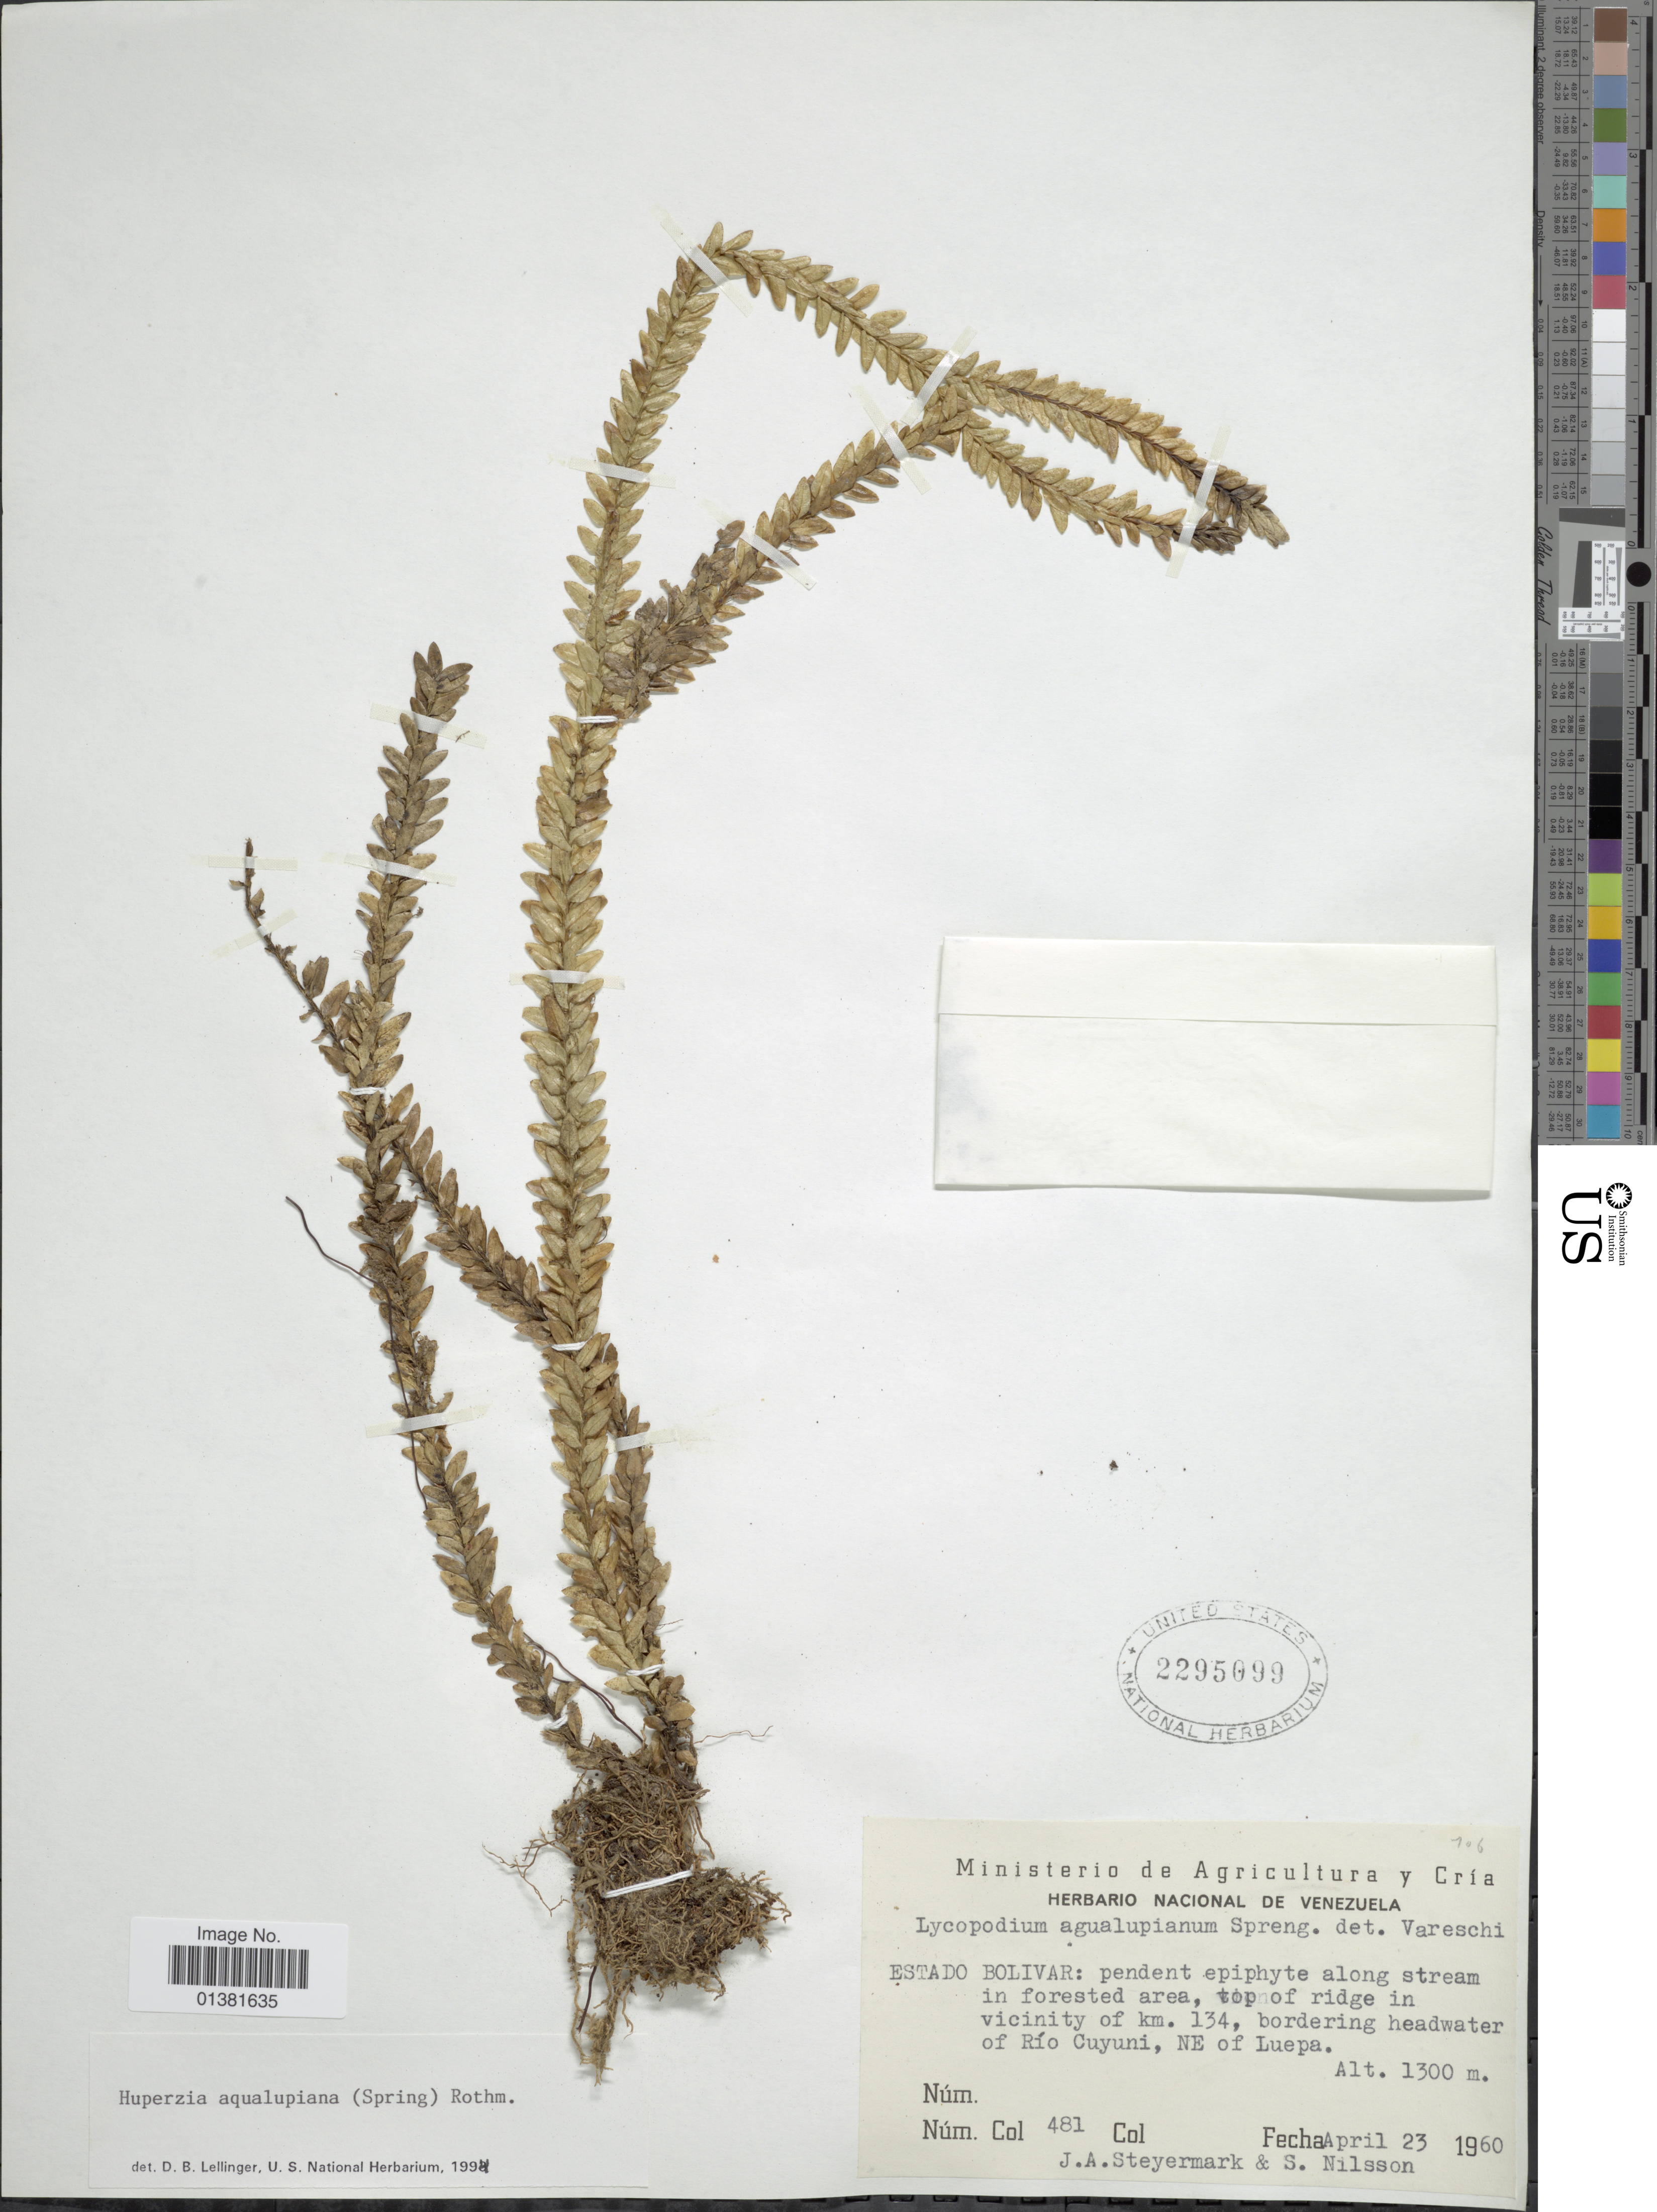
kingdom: Plantae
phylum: Tracheophyta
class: Lycopodiopsida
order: Lycopodiales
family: Lycopodiaceae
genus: Phlegmariurus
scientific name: Phlegmariurus aqualupianus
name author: (Spring) B. Øllg.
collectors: J. Steyermark & S. Nilsson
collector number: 481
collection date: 1960-04-23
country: Venezuela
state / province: Bolivar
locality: Pendent epiphyte along stream in forested area, top of ridge in vicinity of km. 134, bordering headwater of Río Cuyuni, NE of Luepa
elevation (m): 1300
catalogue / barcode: US 2295099